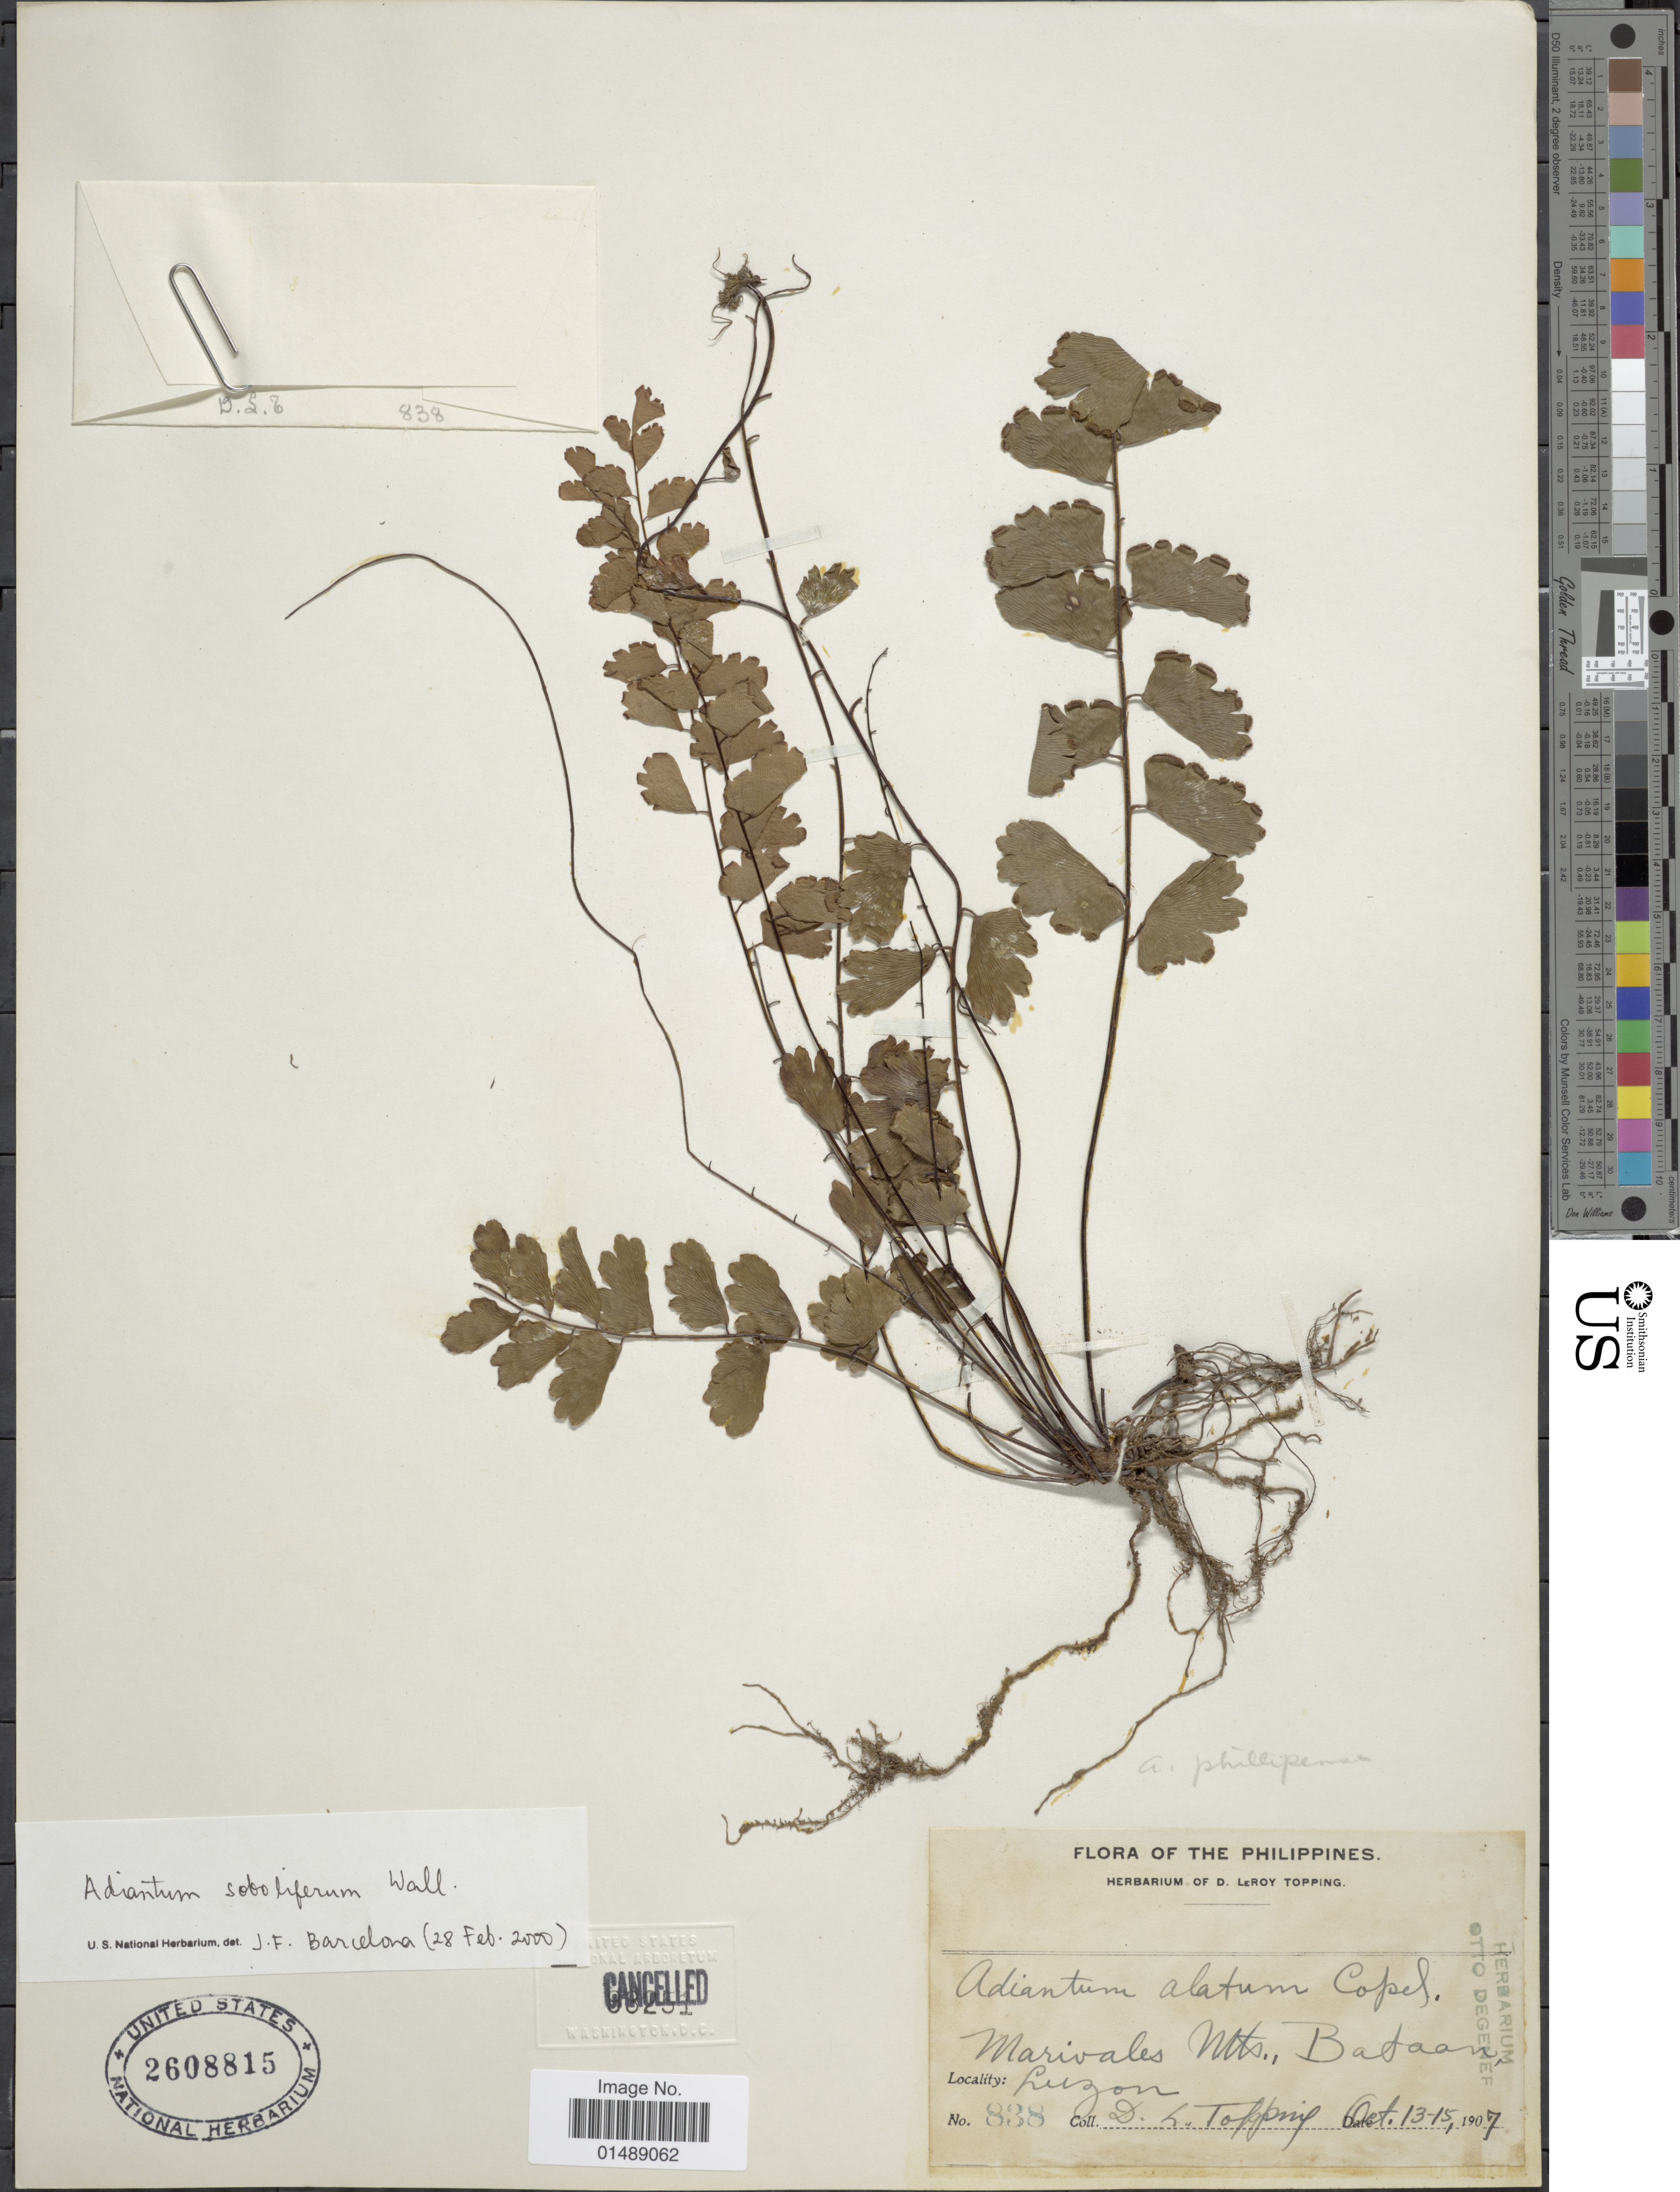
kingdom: Plantae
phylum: Tracheophyta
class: Polypodiopsida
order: Polypodiales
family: Pteridaceae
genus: Adiantum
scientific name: Adiantum soboliferum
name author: Wall. ex Hook.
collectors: D. L. Topping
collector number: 838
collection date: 1907-10-13/1907-10-15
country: Philippines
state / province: Cagayan Valley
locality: Marivales, Mts. Bataan, Luzon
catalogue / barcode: US 2608815